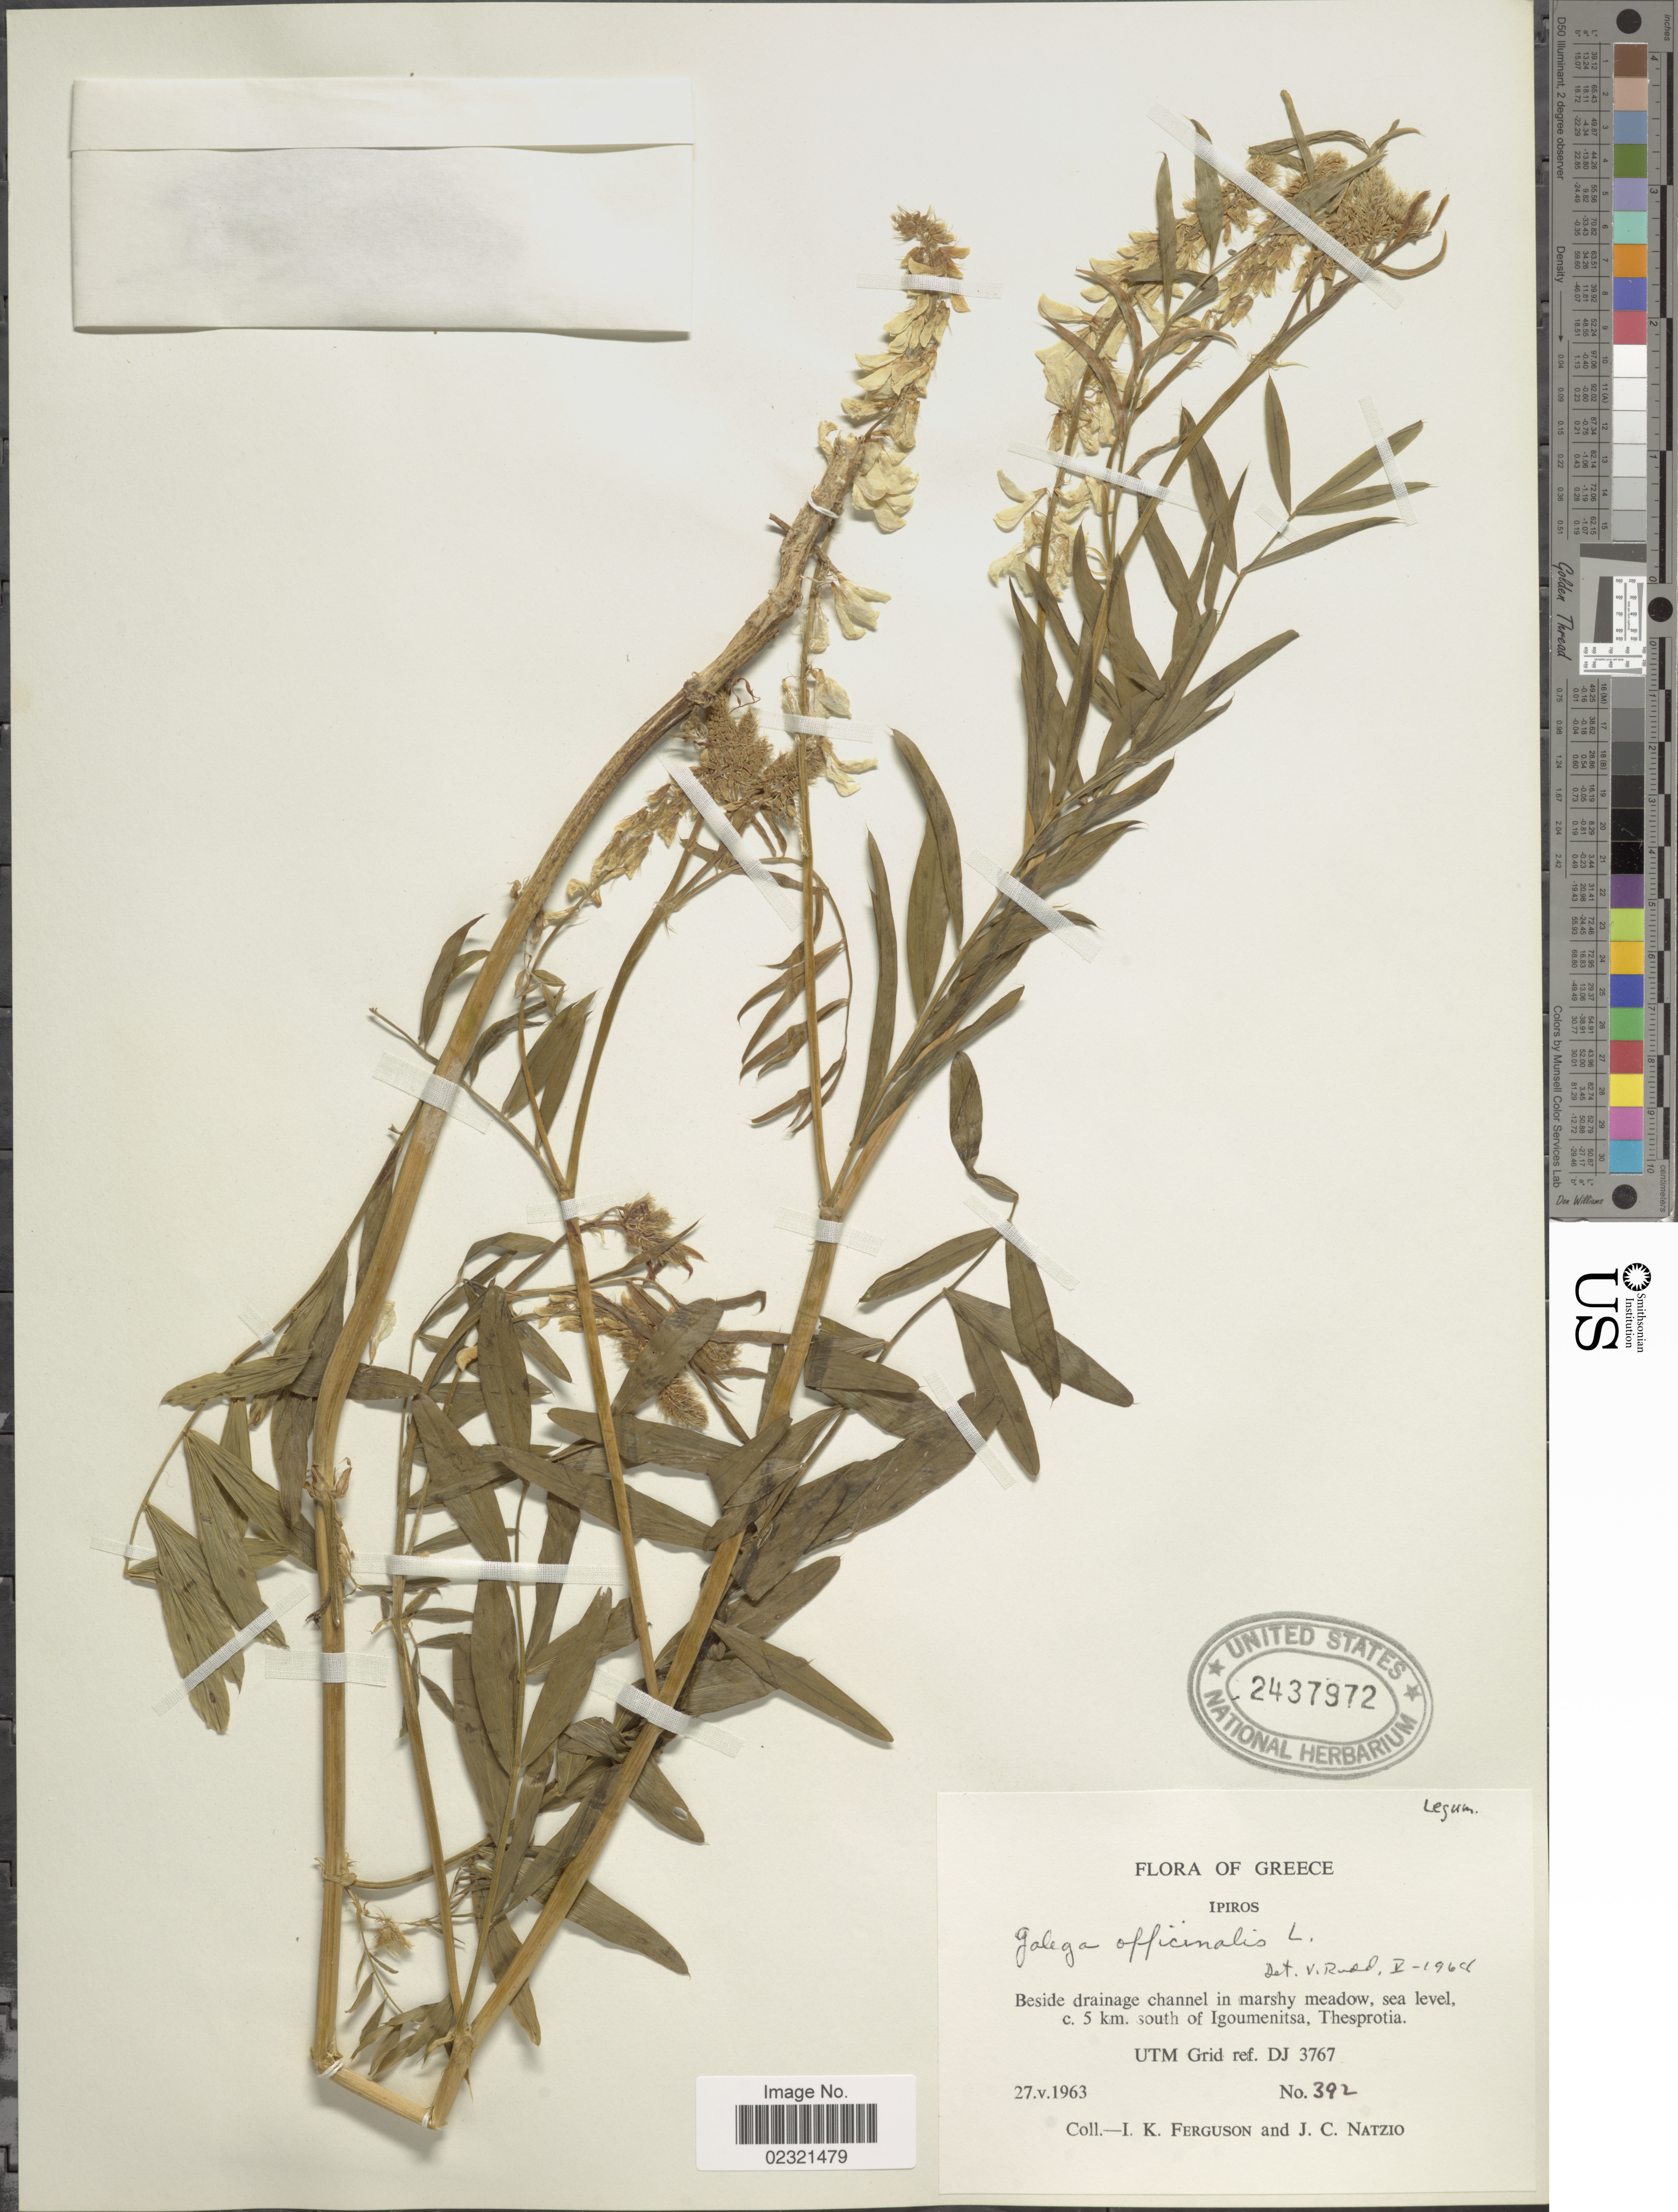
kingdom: Plantae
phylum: Tracheophyta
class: Magnoliopsida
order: Fabales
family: Fabaceae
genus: Galega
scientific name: Galega officinalis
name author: L.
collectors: I. K. Ferguson & J. Natzio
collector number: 392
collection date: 1963-05-27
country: Greece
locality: Ipiros. Beside drainage channel in marshy meadow. c. 5 km. south of Igoumenitsa, Thesprotia.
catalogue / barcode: US 2437972